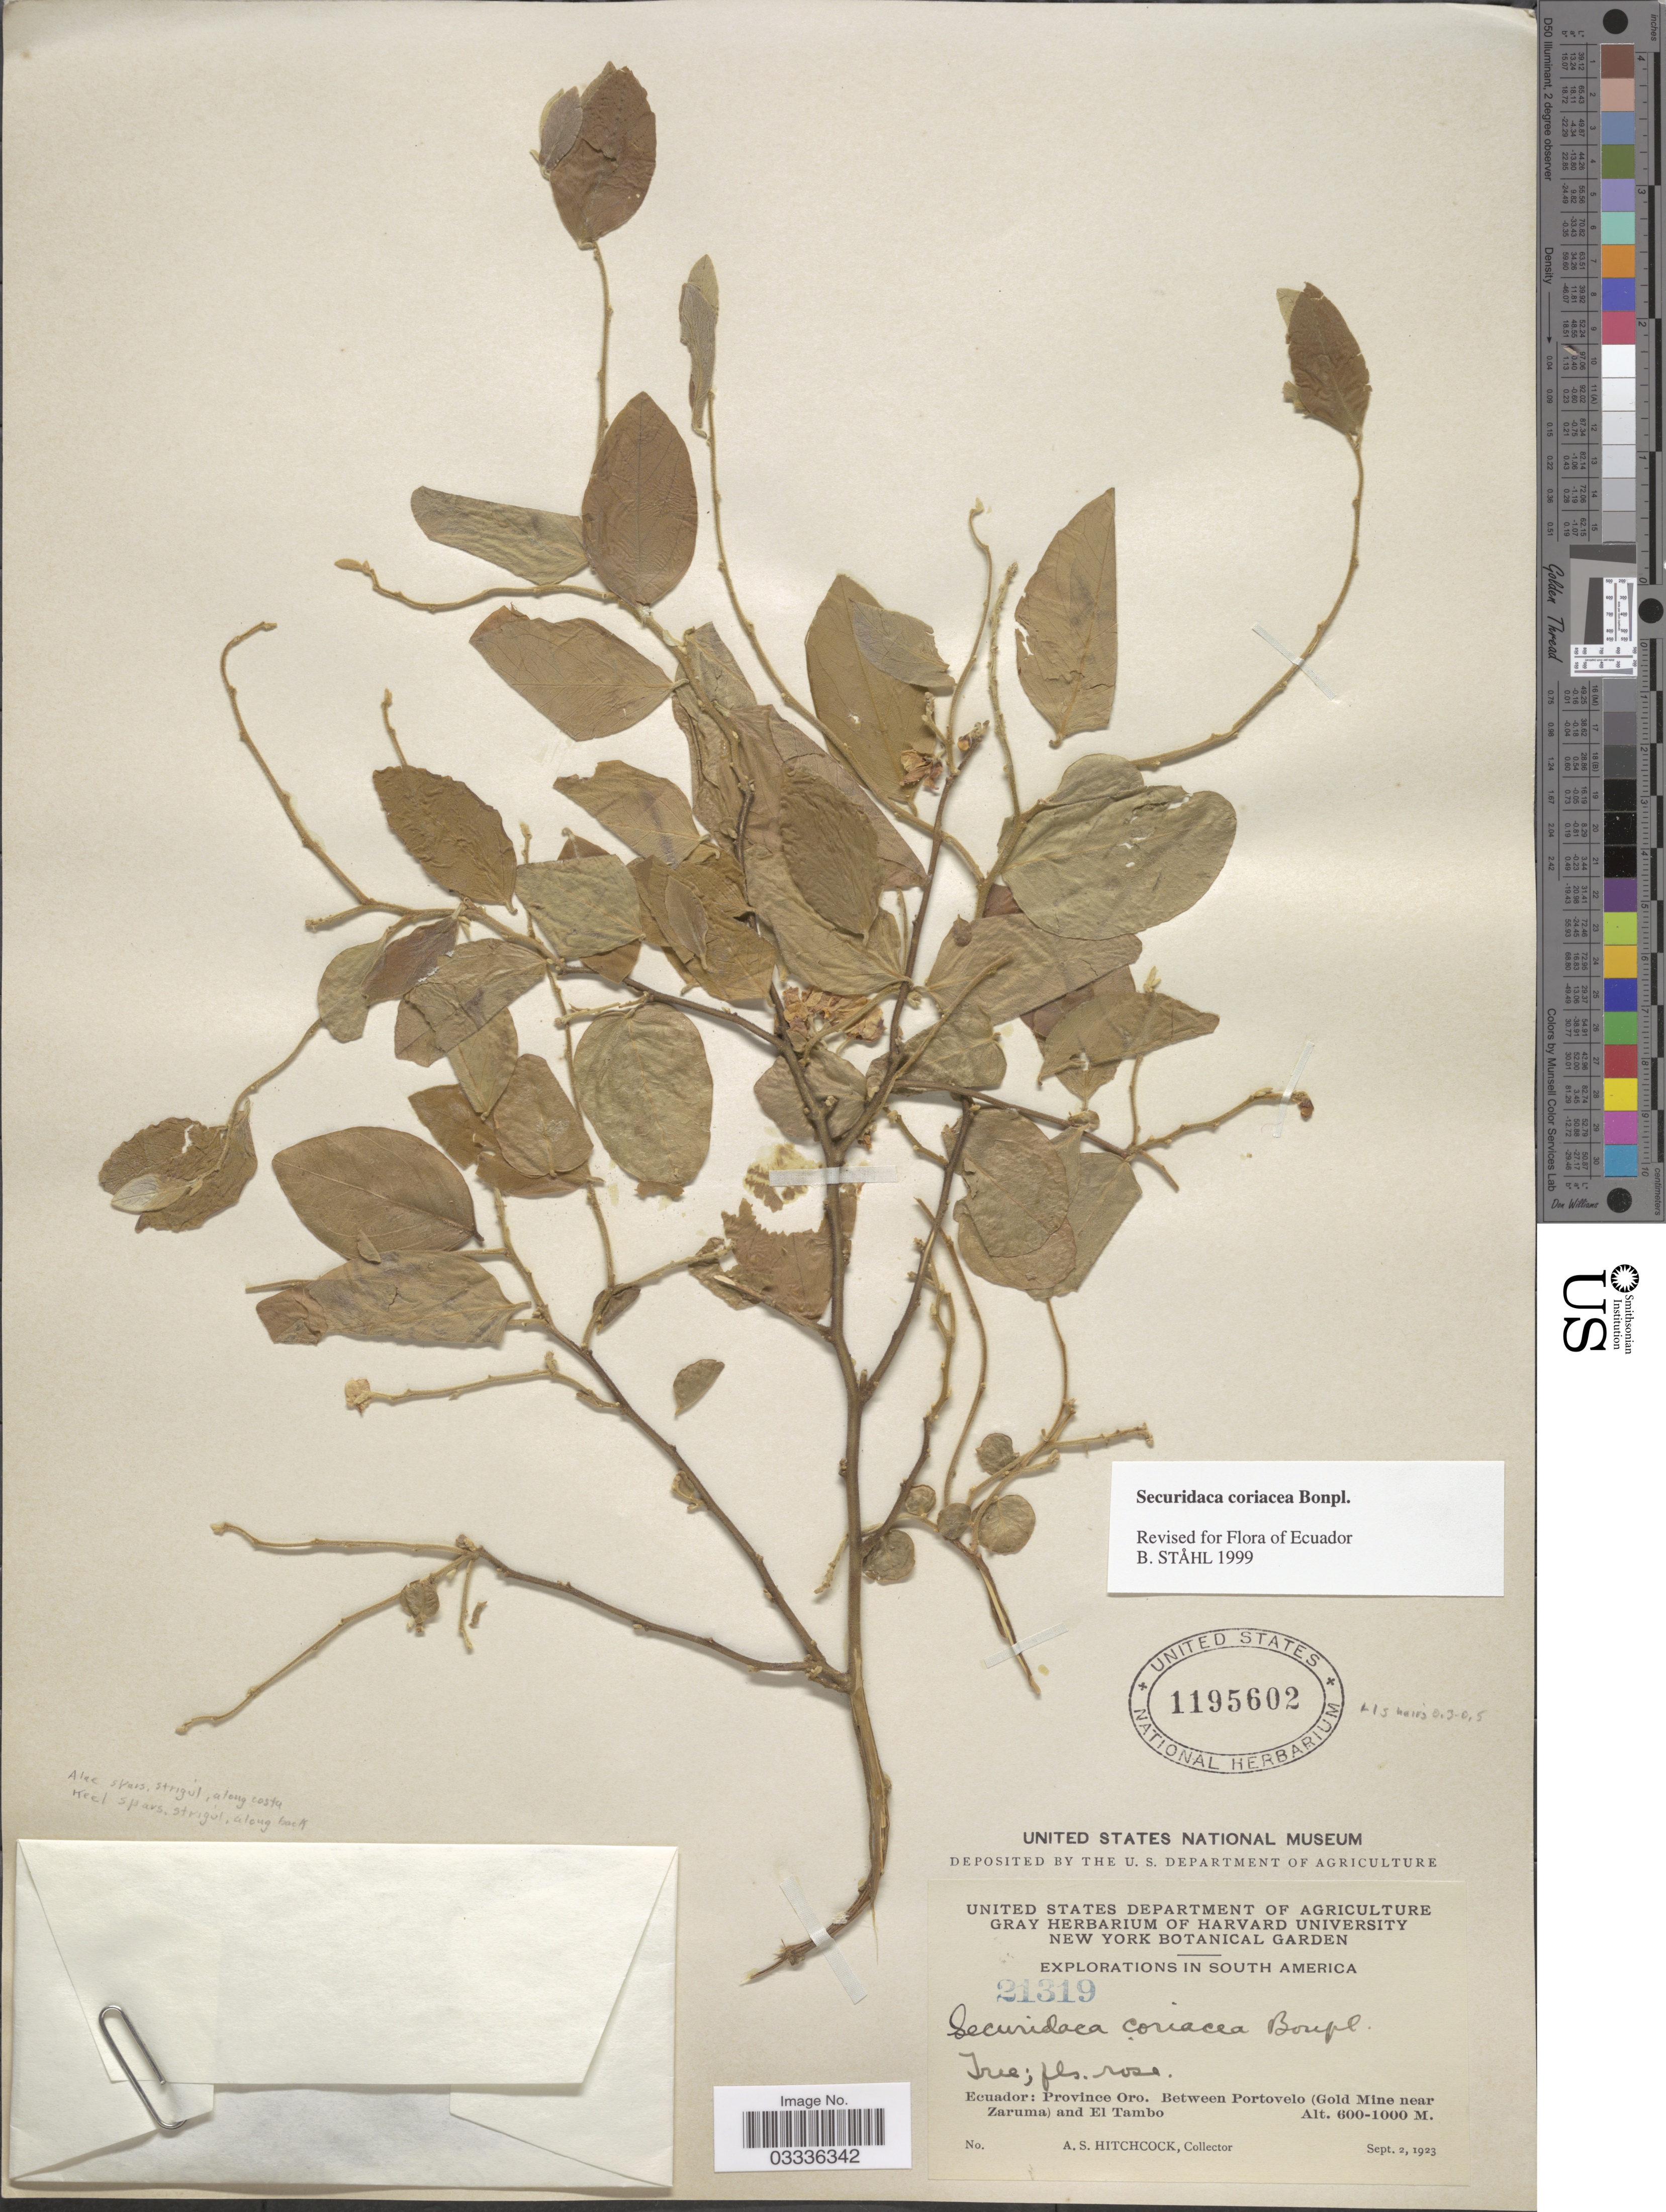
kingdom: Plantae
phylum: Tracheophyta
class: Magnoliopsida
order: Fabales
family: Polygalaceae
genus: Securidaca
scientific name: Securidaca coriacea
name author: Bonpl. ex Steud.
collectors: A. S. Hitchcock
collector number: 21319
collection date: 1923-09-02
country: Ecuador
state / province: El Oro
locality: Province Oro. Between Portovelo (Gold Mine near Zaruma) and El Tambo.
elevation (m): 600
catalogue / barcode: US 1195602